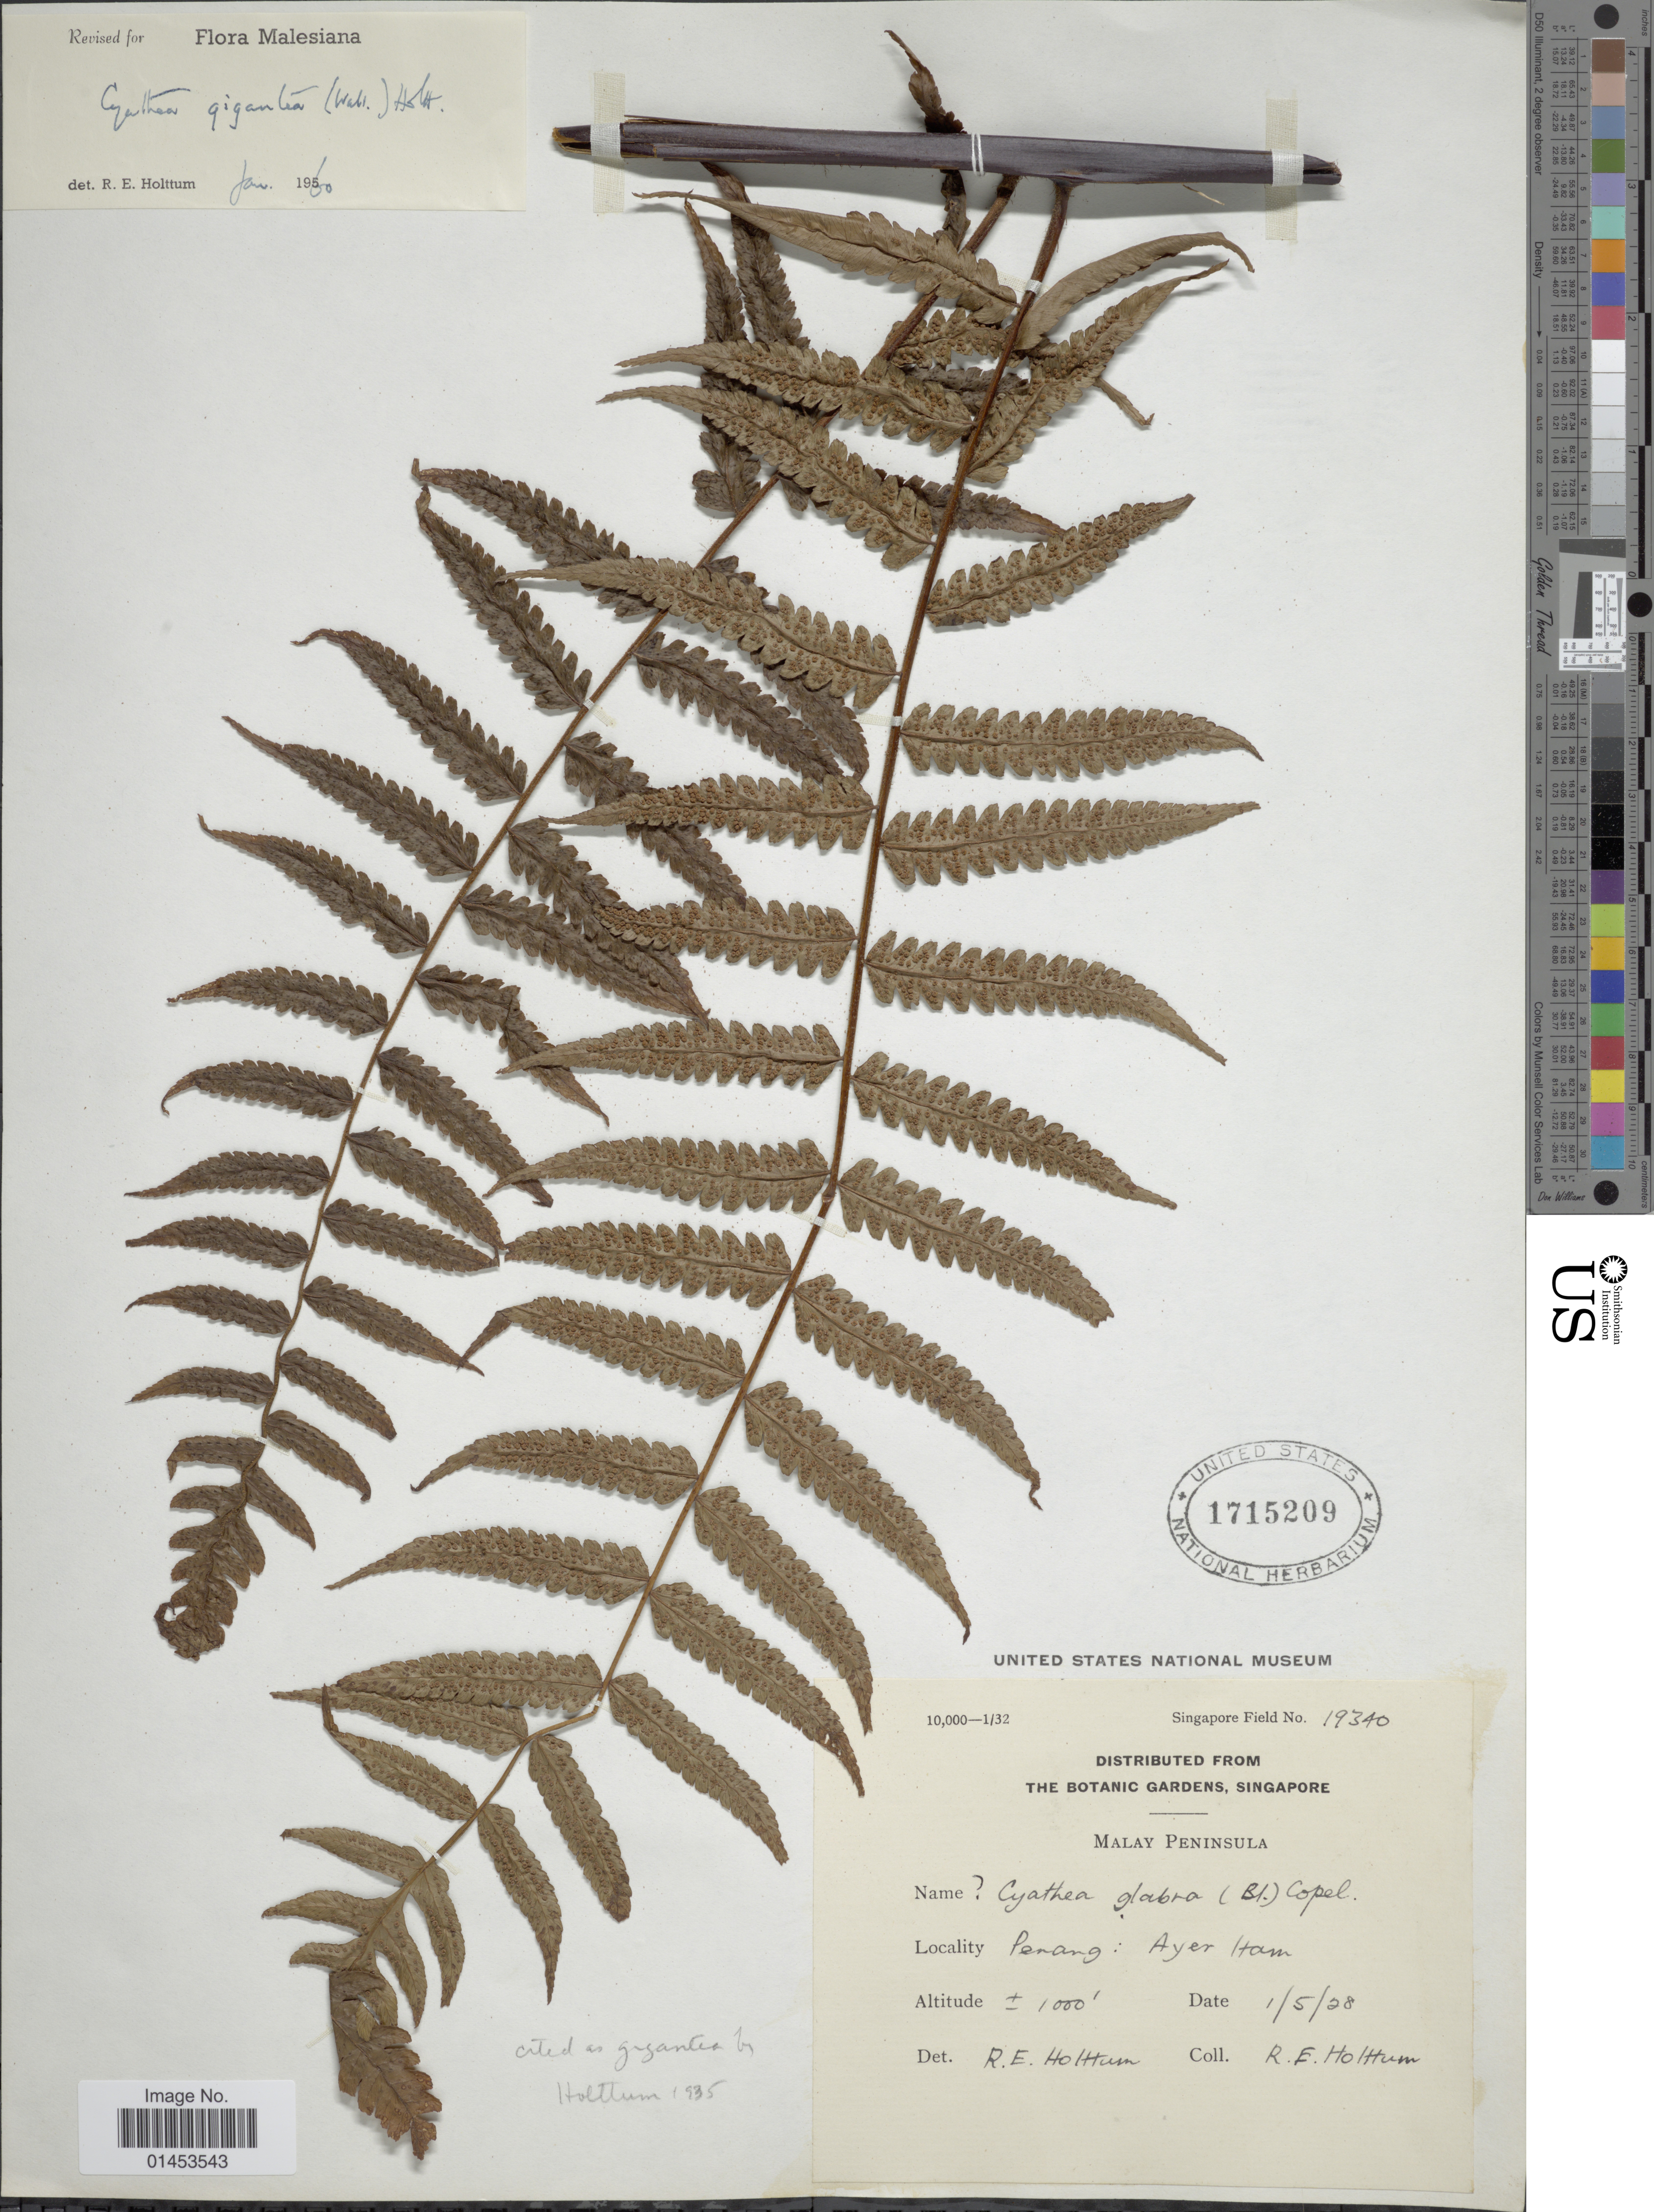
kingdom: Plantae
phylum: Tracheophyta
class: Polypodiopsida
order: Cyatheales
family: Cyatheaceae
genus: Cyathea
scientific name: Cyathea gigantea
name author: (Wall. ex Hook.) Holttum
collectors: R. E. Holttum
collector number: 19340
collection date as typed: Transcribed d/m/y: 1/5/28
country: Malaysia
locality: Malay Peninsula, Perang: Ayer Ham [interpreted]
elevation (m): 305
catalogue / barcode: US 1715209